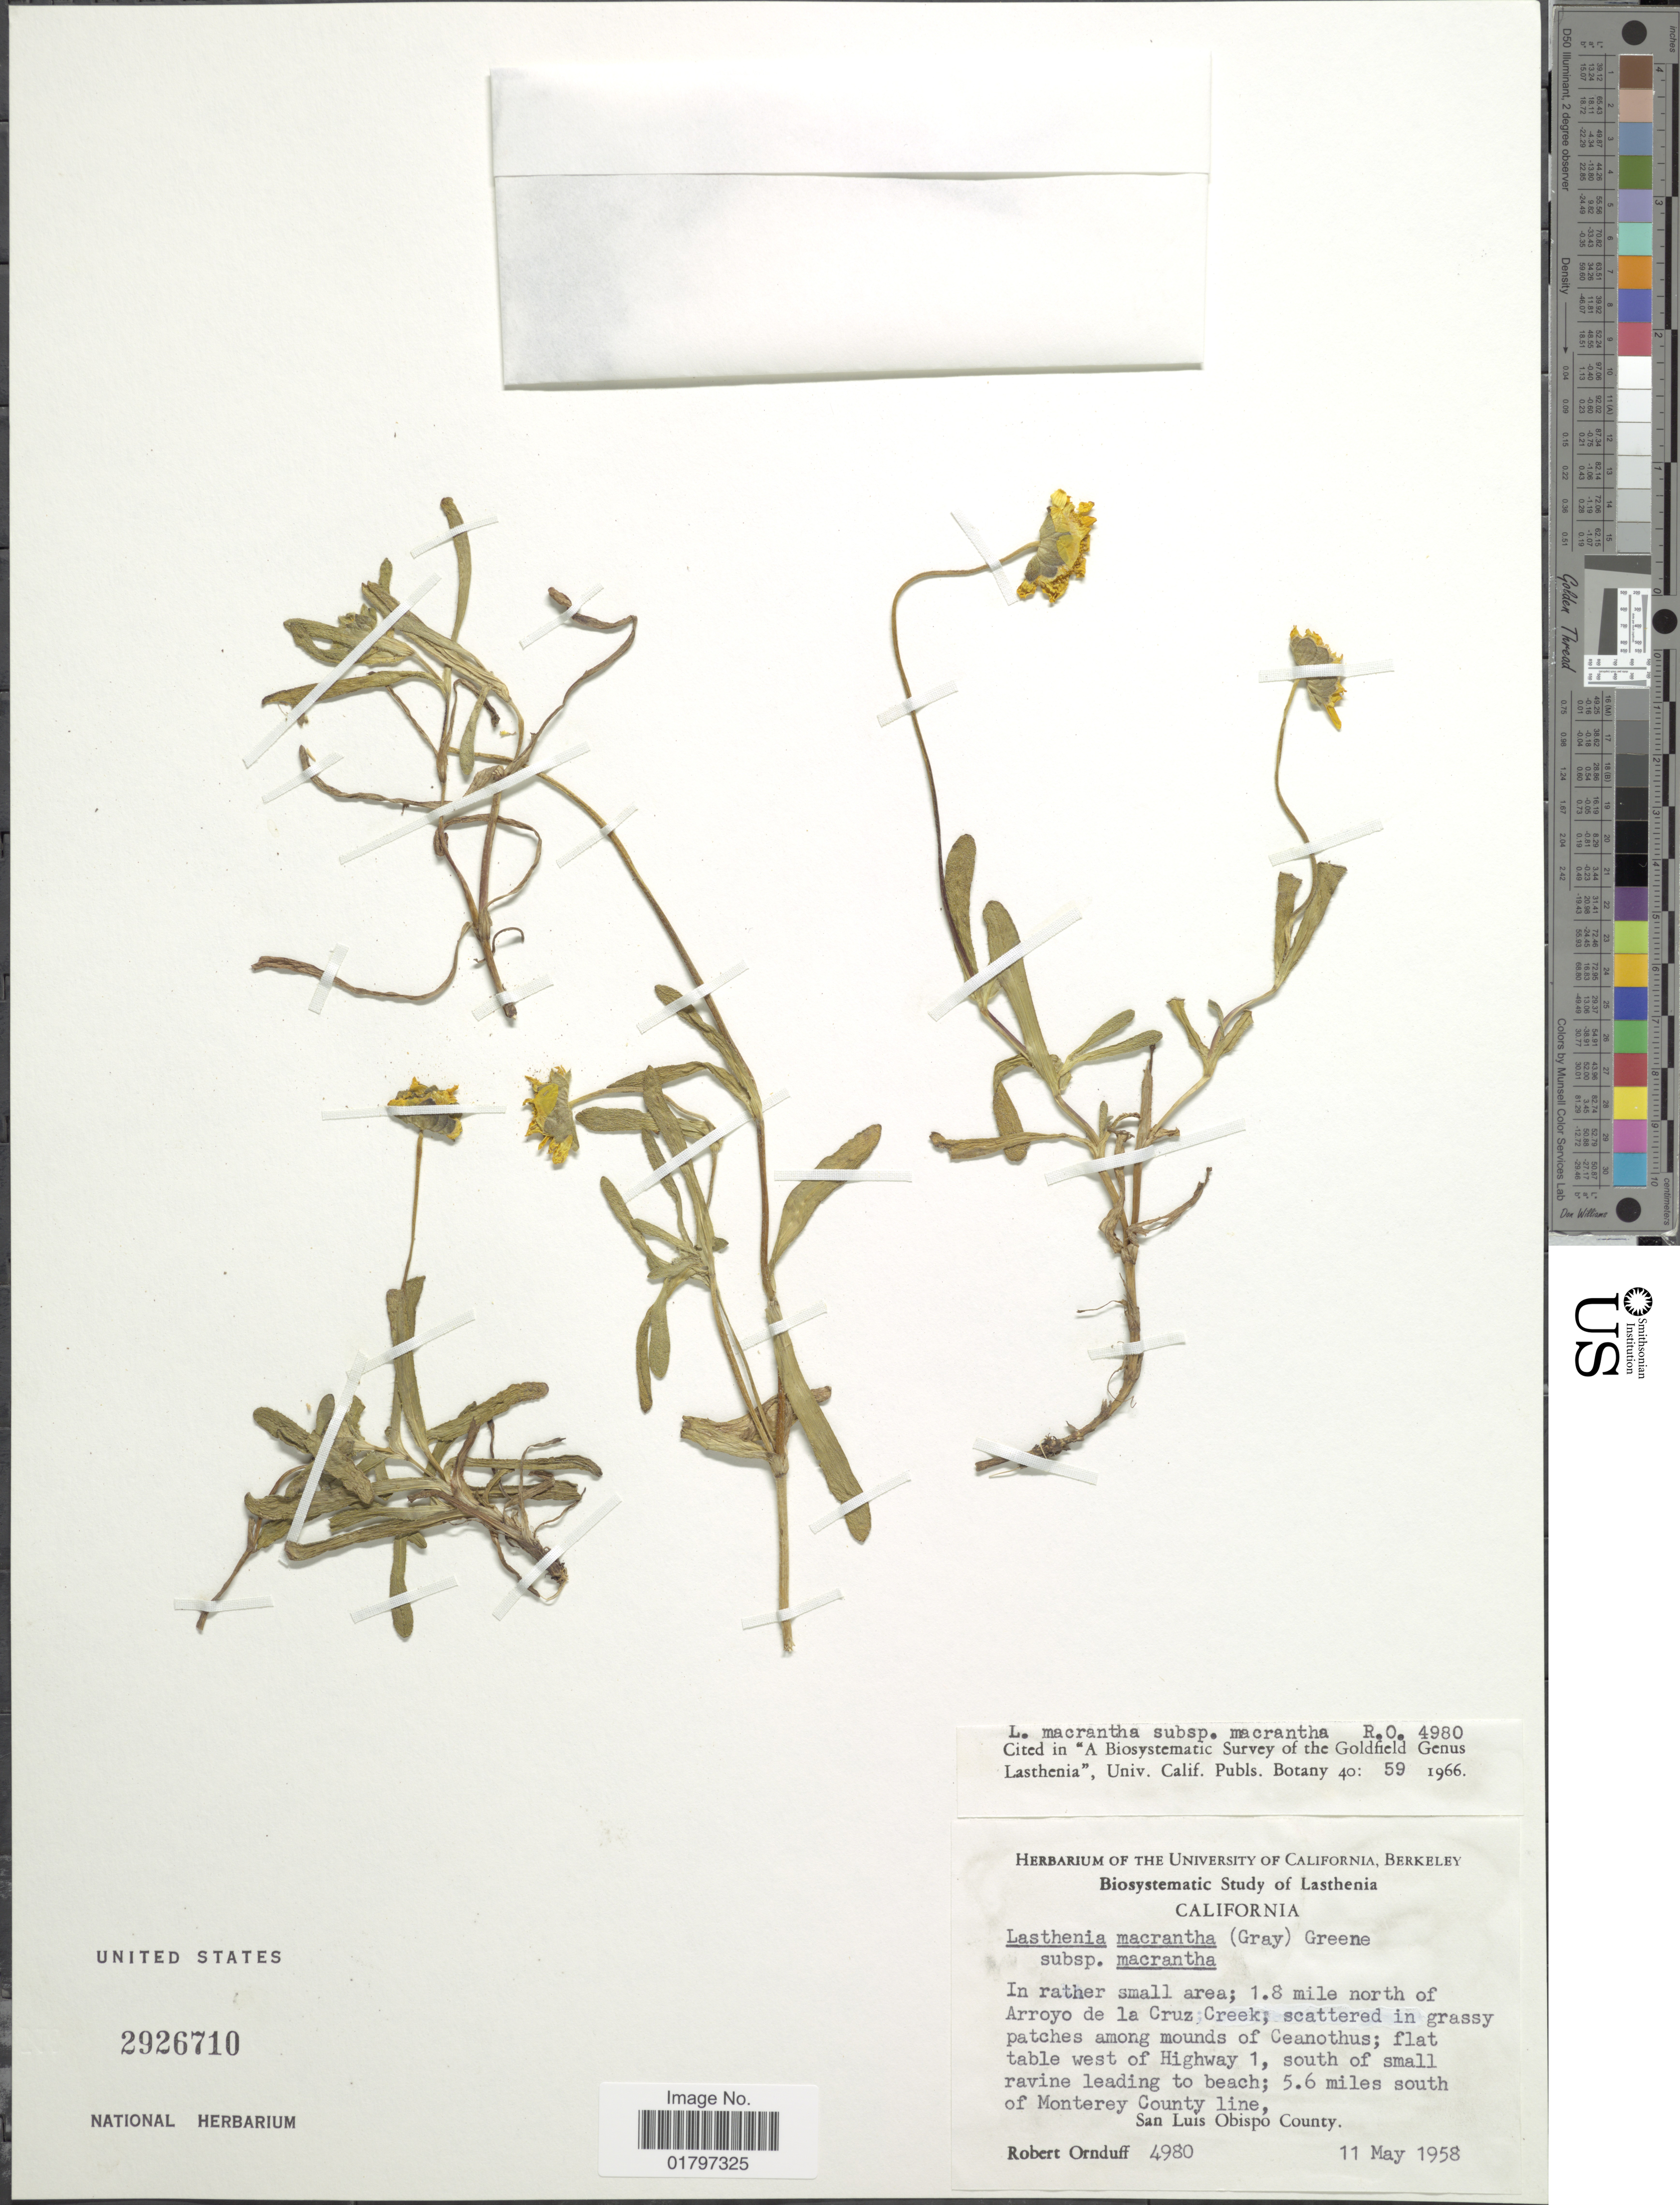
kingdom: Plantae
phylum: Tracheophyta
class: Magnoliopsida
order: Asterales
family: Asteraceae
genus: Lasthenia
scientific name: Lasthenia lasthemia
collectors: R. Ornduff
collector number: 4980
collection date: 1958-05-11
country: United States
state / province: California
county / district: San Luis Obispo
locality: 1.8 mile north of Arroyo de la Cruz Creek. 5.6 miles south of Monterey County line, San Luis Obispo County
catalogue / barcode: US 2926710